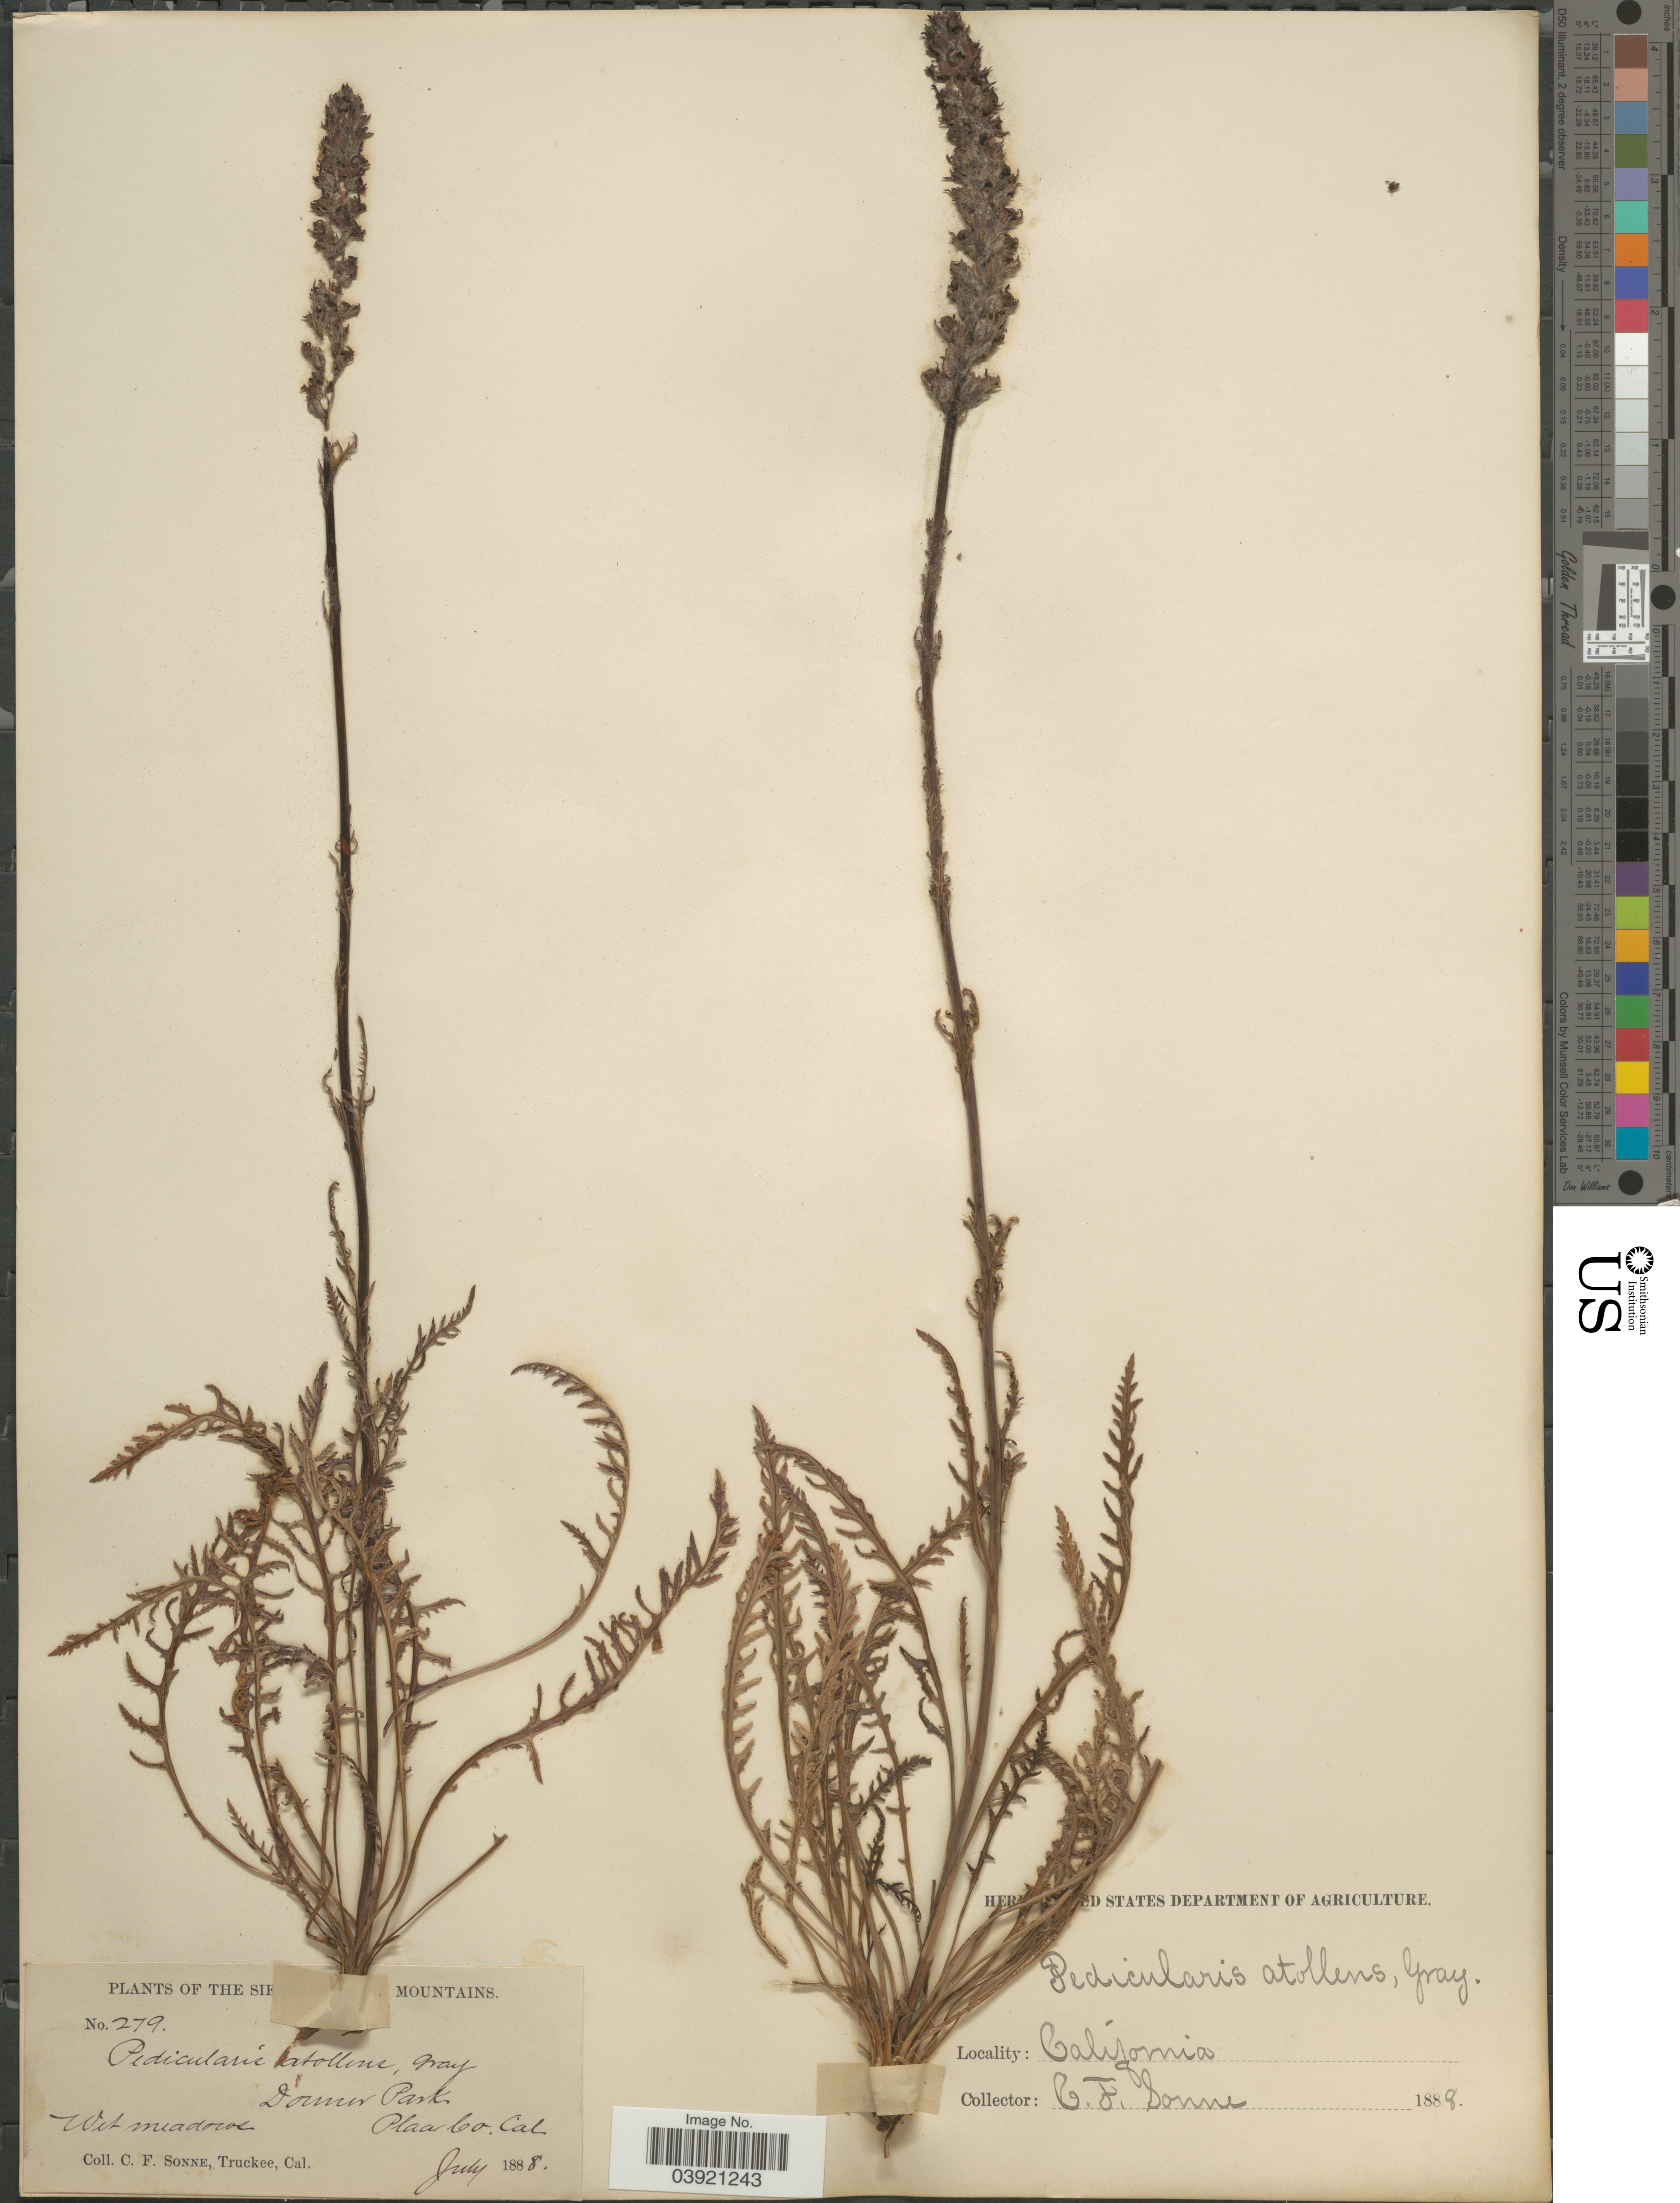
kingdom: Plantae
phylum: Tracheophyta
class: Magnoliopsida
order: Lamiales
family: Orobanchaceae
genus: Pedicularis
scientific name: Pedicularis attollens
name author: A. Gray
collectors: C. Sonne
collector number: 279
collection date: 1888-07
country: United States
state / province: California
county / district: Placer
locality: Sie [illegible text] Mountains. Dormer Park. Placer Co.